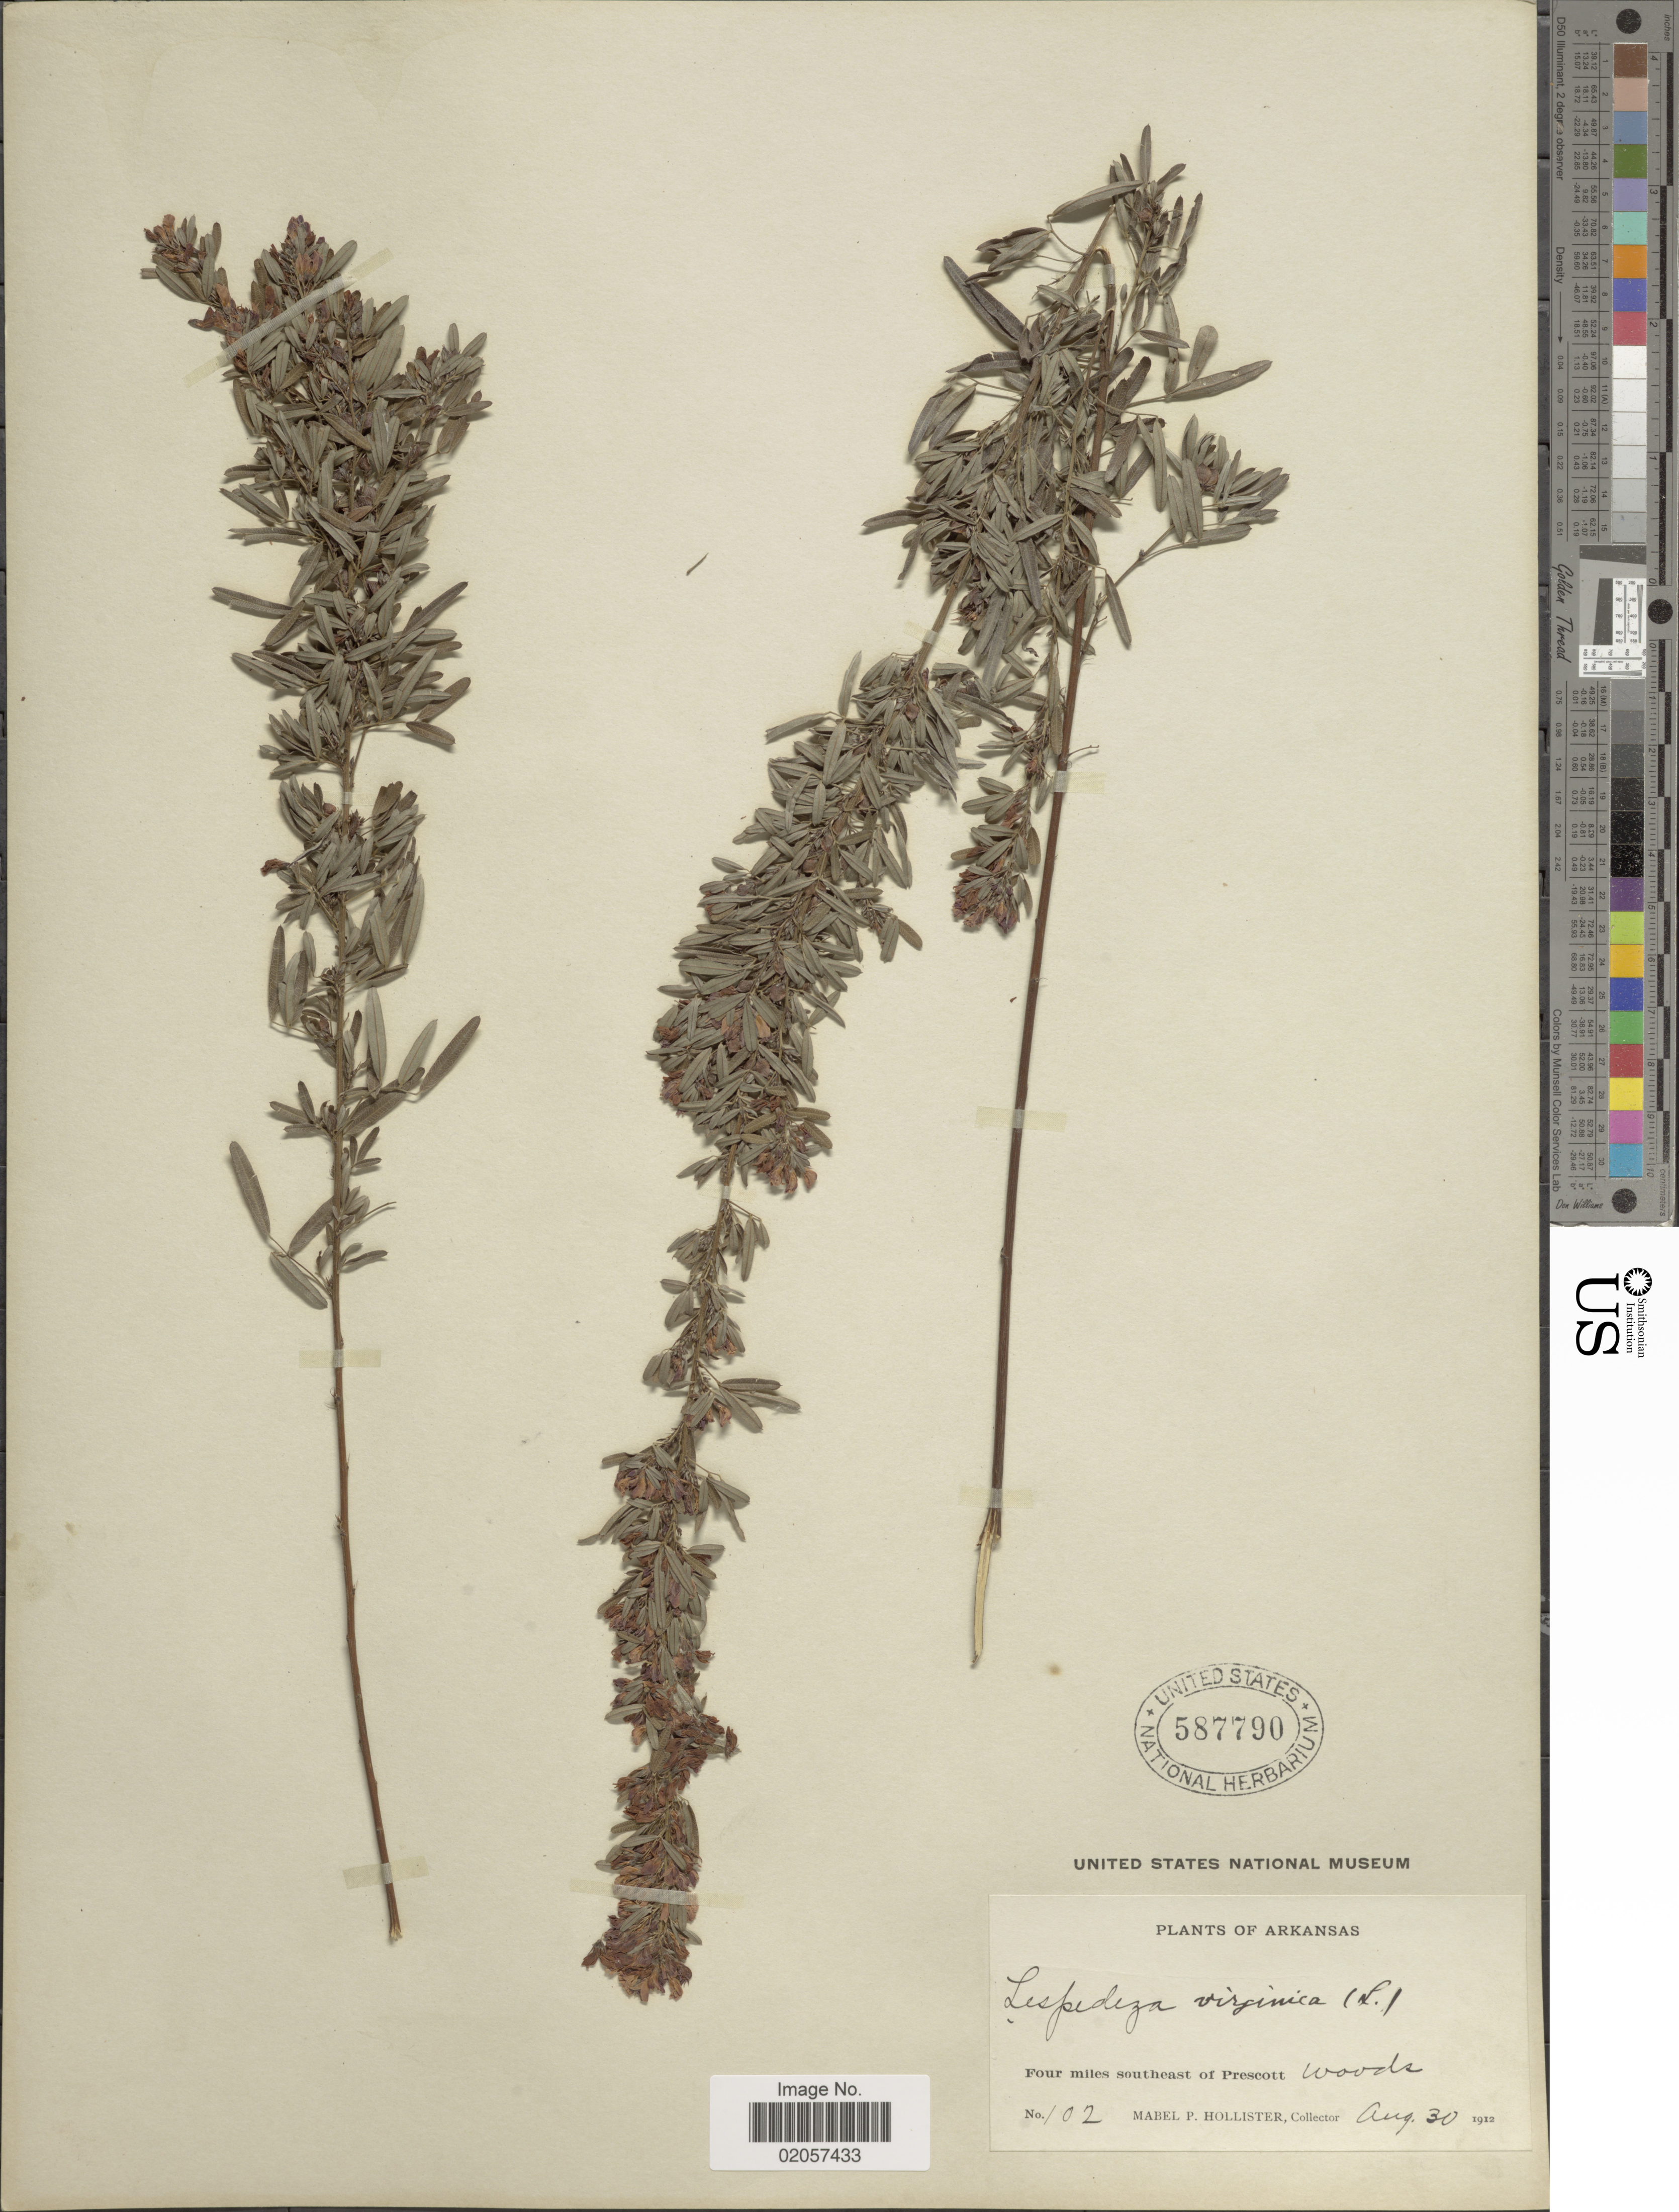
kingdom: Plantae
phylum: Tracheophyta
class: Magnoliopsida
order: Fabales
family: Fabaceae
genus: Lespedeza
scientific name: Lespedeza virginica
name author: (L.) Britton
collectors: M. Hollister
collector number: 102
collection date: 1912-08-30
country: United States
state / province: Arkansas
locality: Arkansas, Four miles southeast of Prescott.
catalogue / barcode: US 587790